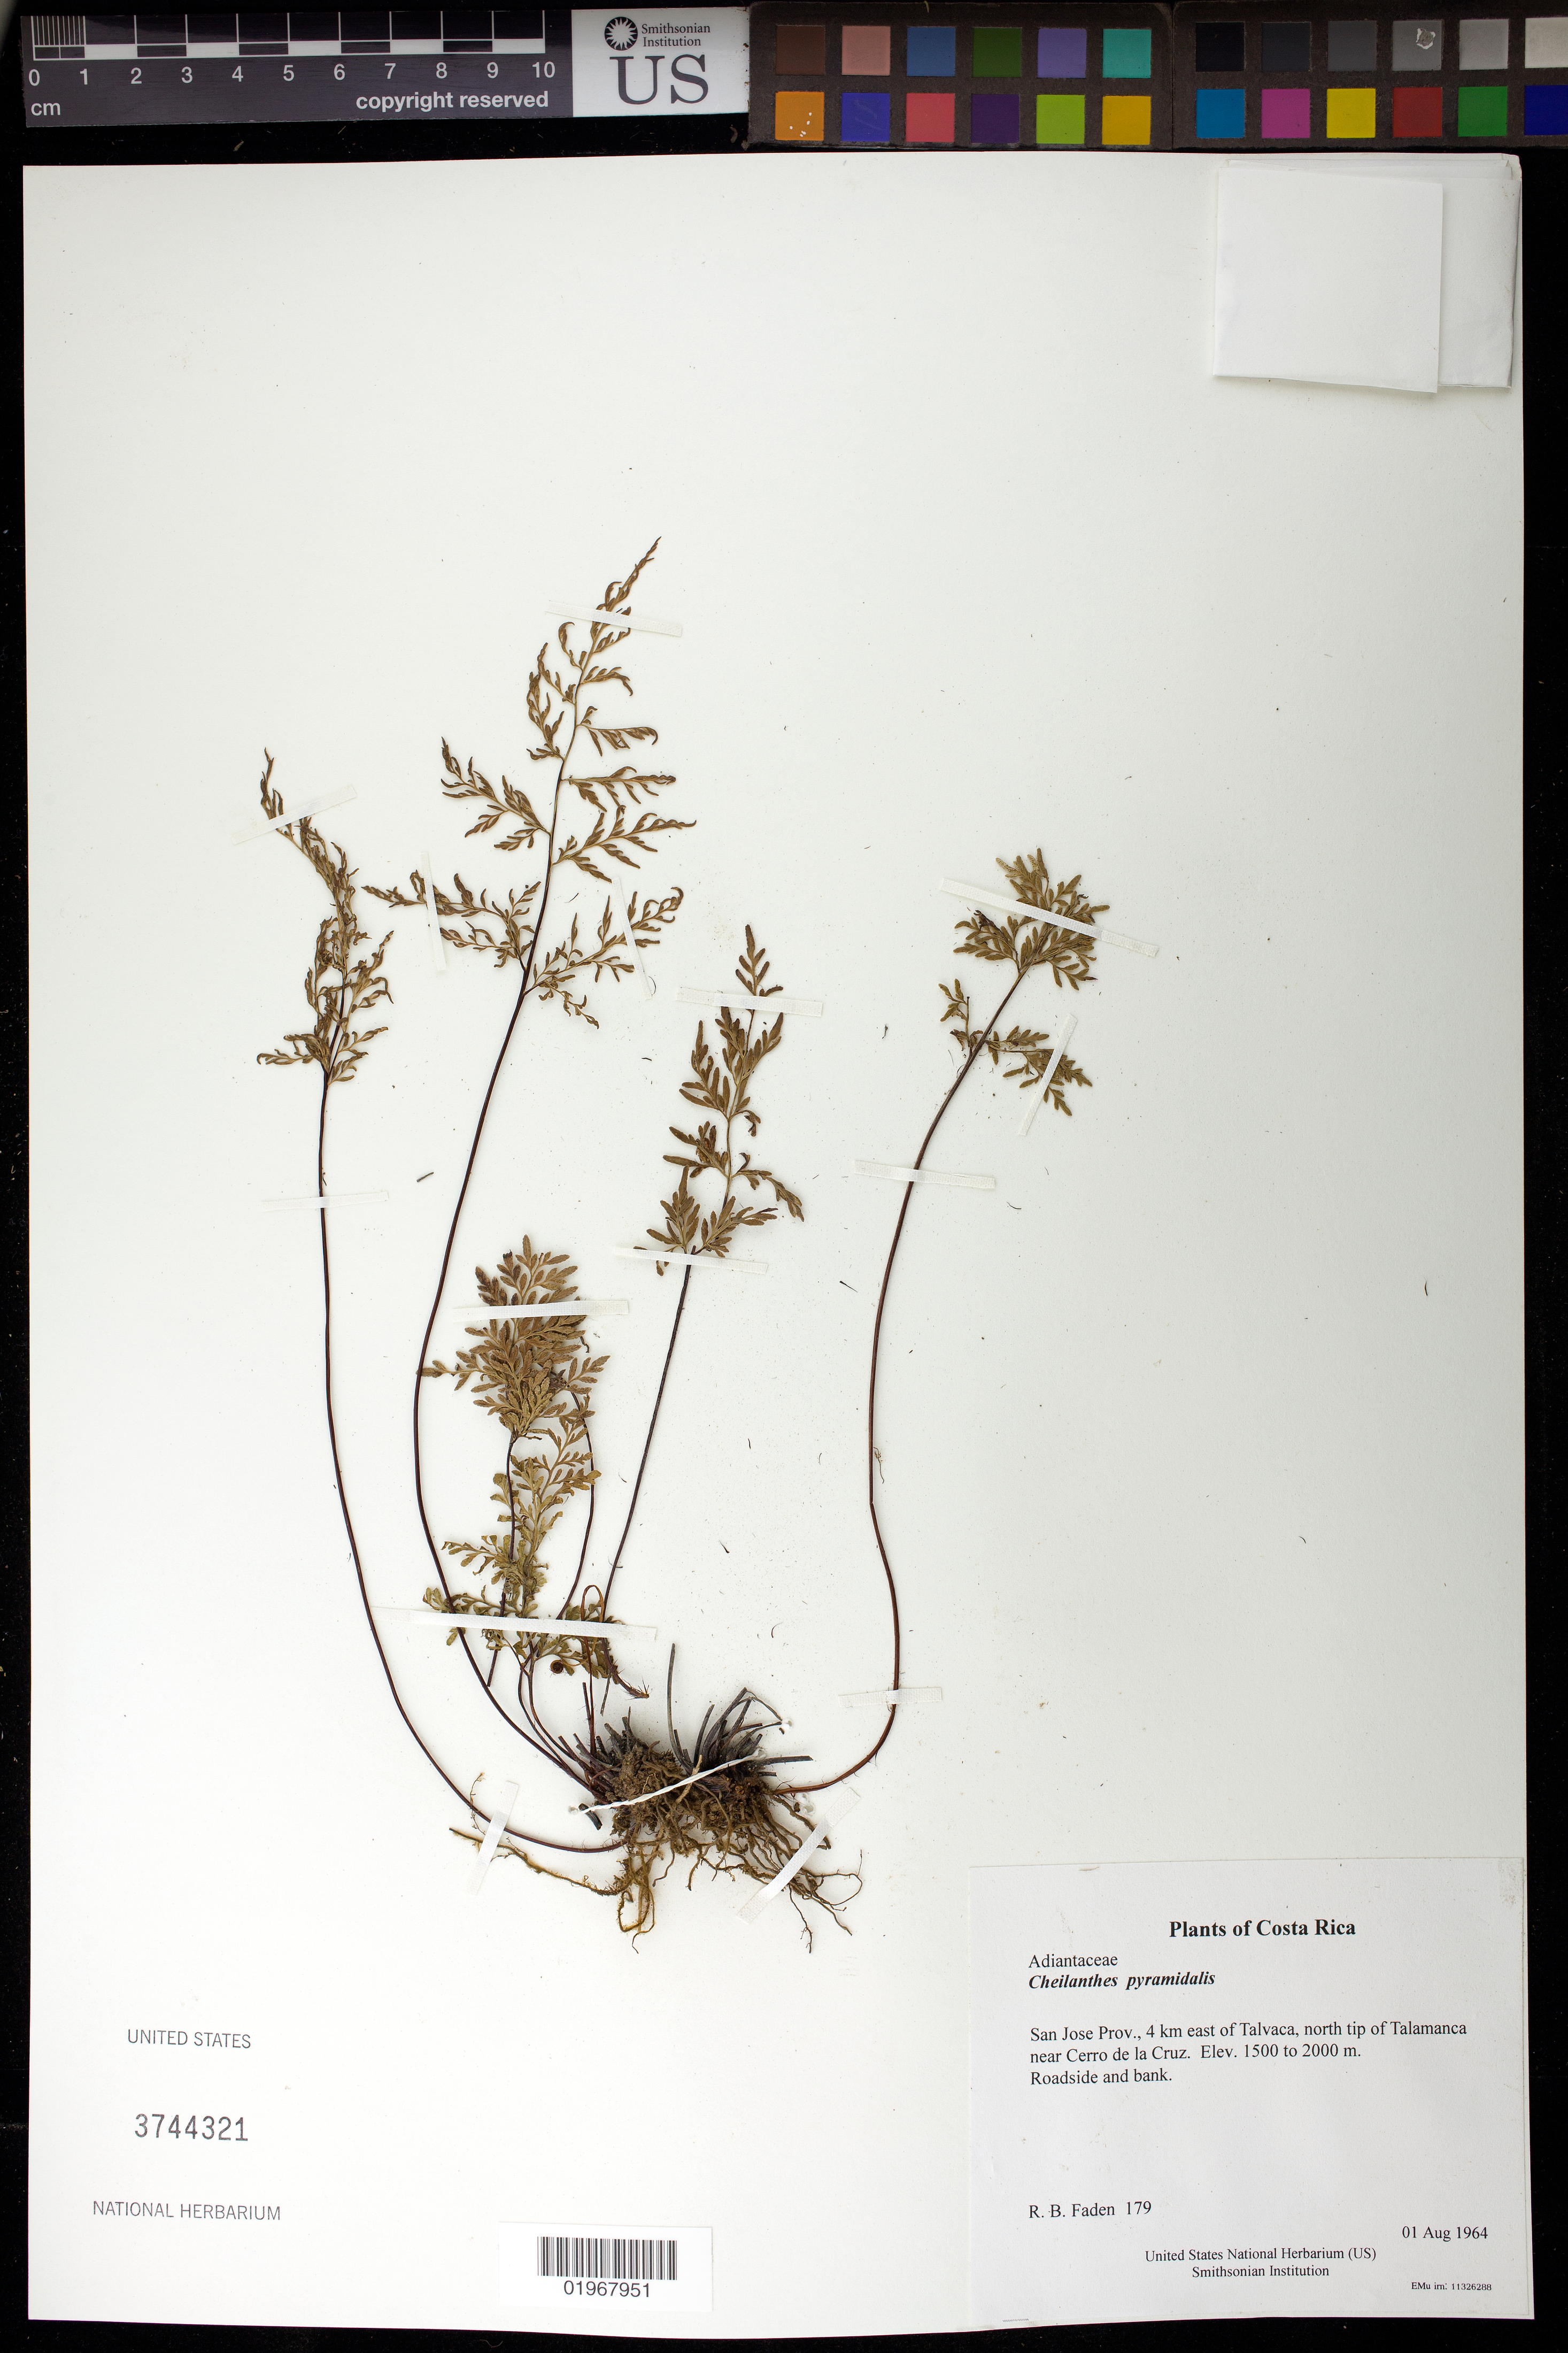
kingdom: Plantae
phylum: Tracheophyta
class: Polypodiopsida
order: Polypodiales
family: Pteridaceae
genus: Cheilanthes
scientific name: Cheilanthes pyramidalis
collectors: R. B. Faden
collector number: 179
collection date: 1964-08-01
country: Costa Rica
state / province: San Jose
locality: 4 km east of Talvaca, north tip of Talamanca near Cerro de la Cruz.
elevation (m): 1500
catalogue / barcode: US 3744321